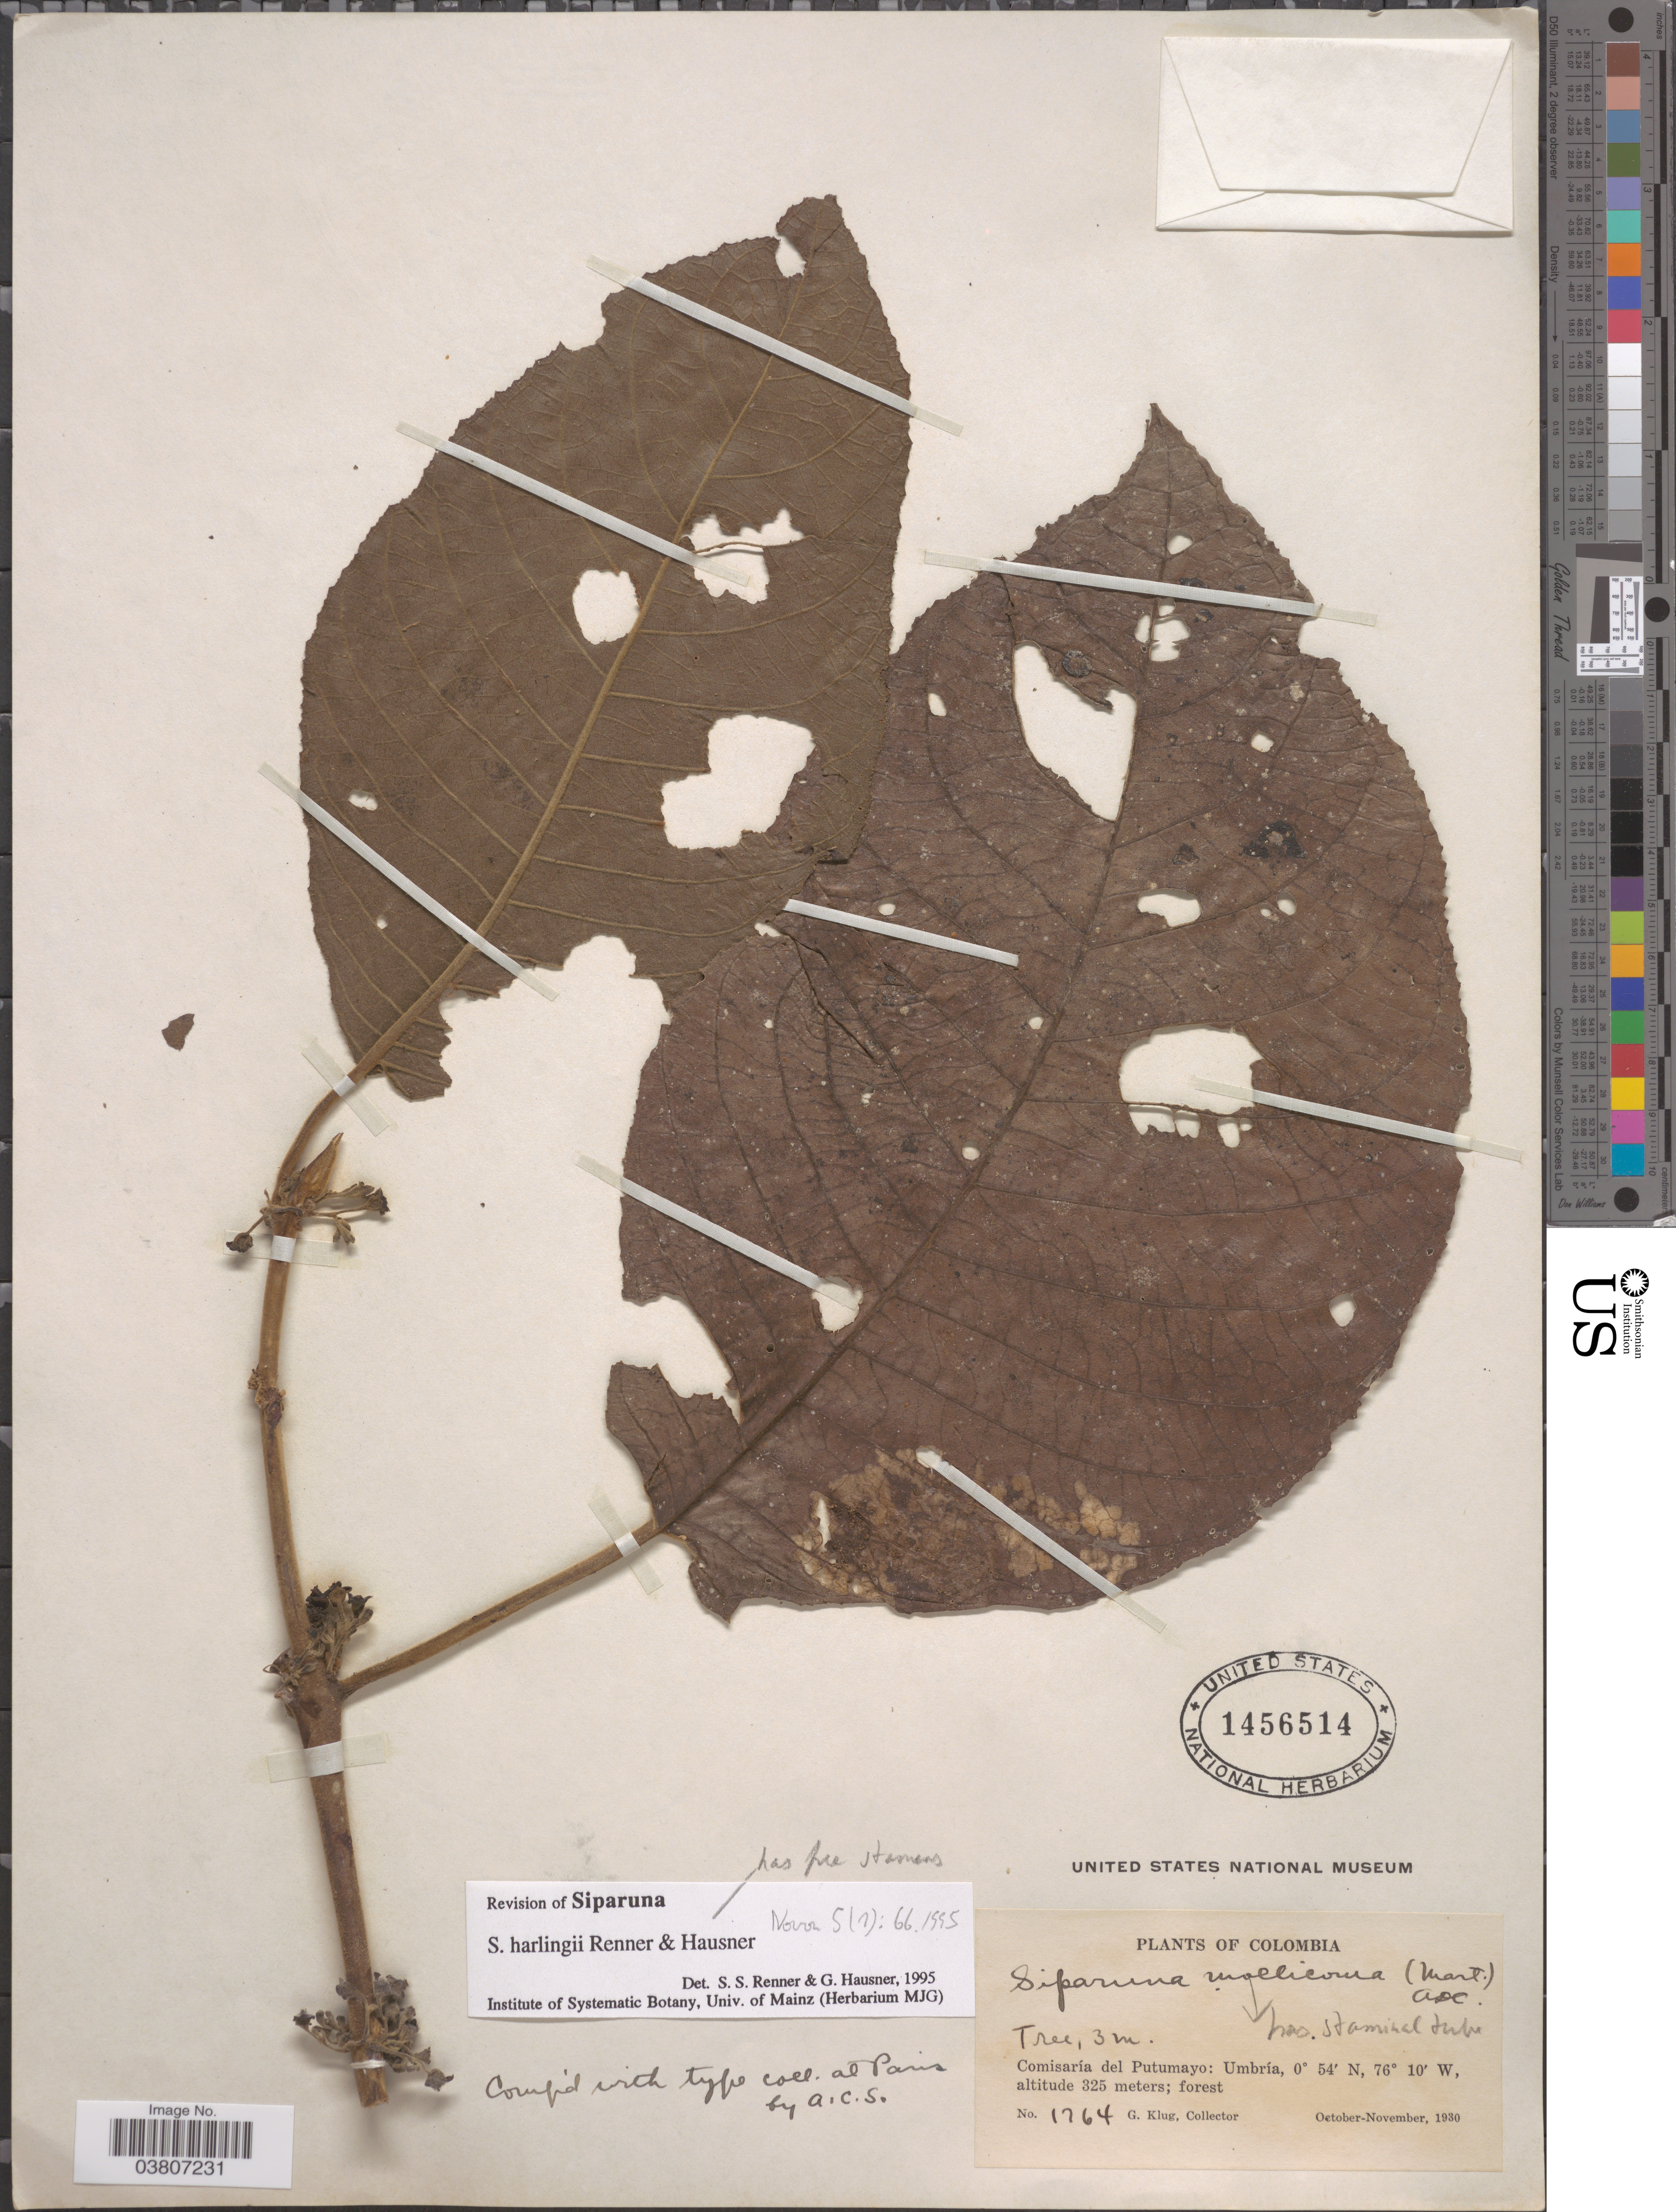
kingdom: Plantae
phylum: Tracheophyta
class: Magnoliopsida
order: Laurales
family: Siparunaceae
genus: Siparuna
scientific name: Siparuna harlingii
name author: S.S. Renner & Hausner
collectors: G. Klug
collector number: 1764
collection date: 1930-10/1930-11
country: Colombia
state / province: Putumayo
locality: Comisaría del Putumayo: Umbría.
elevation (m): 325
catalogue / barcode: US 1456514